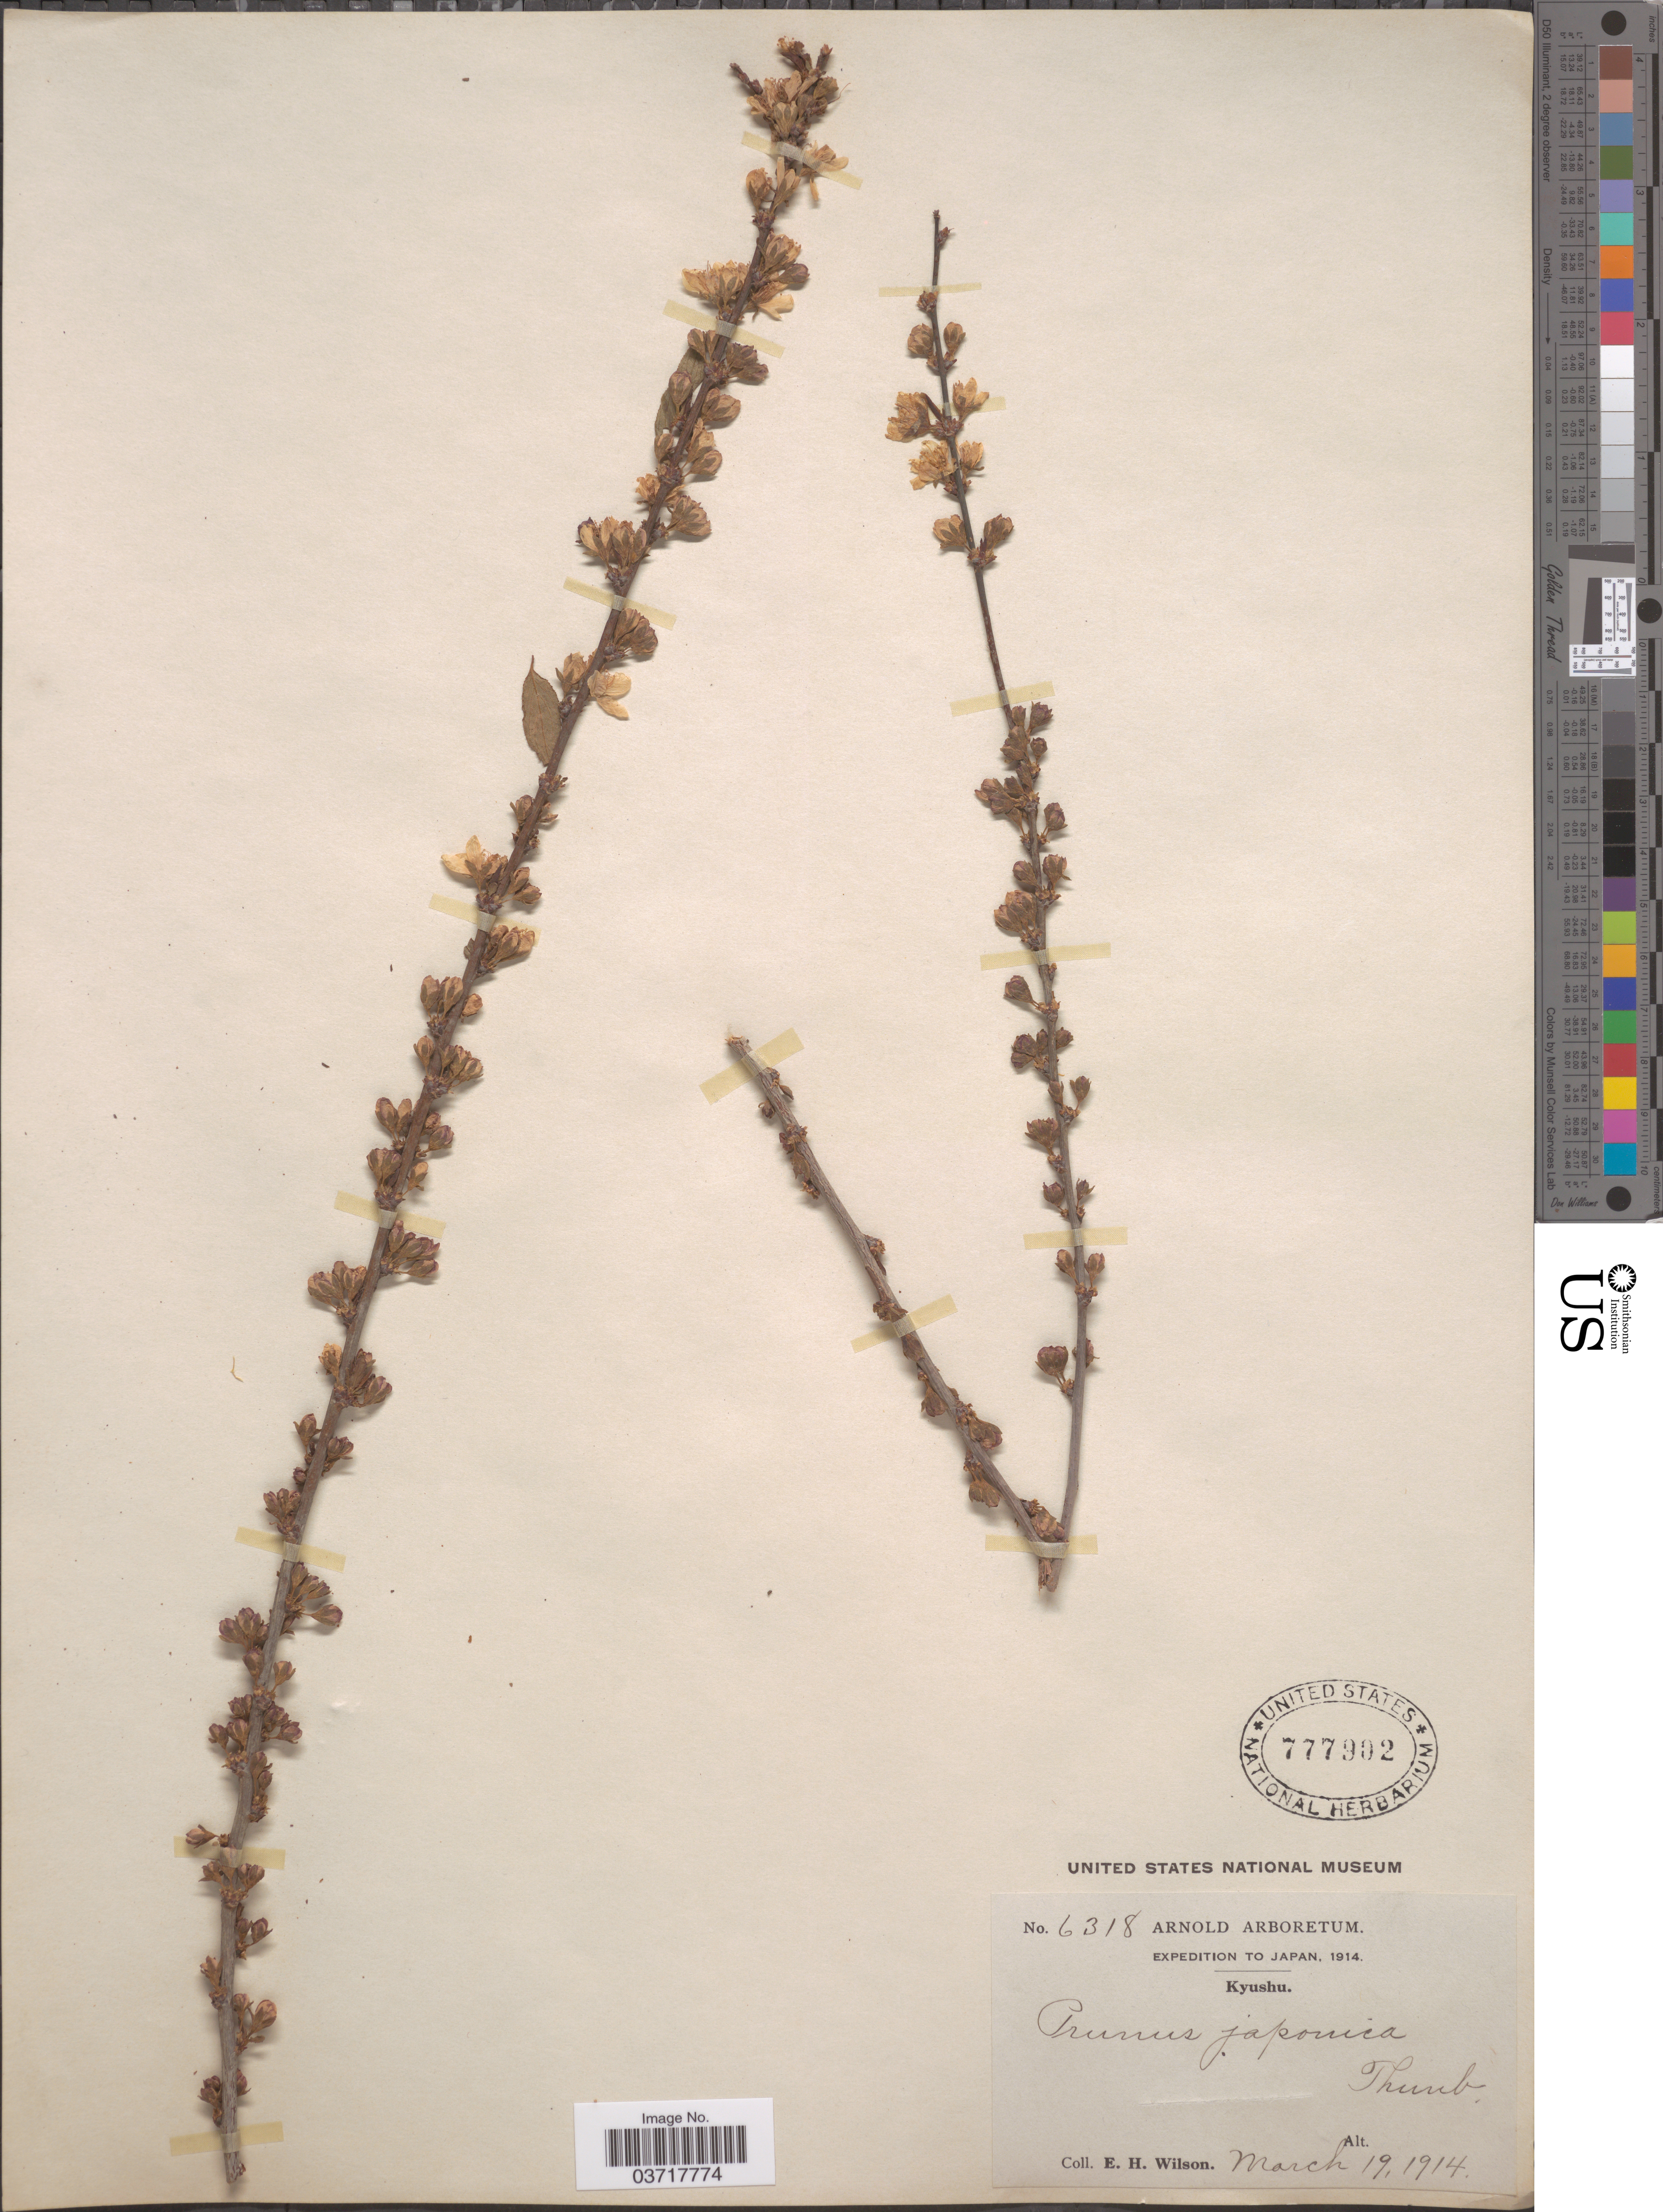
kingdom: Plantae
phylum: Tracheophyta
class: Magnoliopsida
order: Rosales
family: Rosaceae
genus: Prunus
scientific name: Prunus japonica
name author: Thunb.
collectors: E. Wilson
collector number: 6318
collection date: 1914-03-19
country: Japan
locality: Kyushu.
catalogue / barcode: US 777902